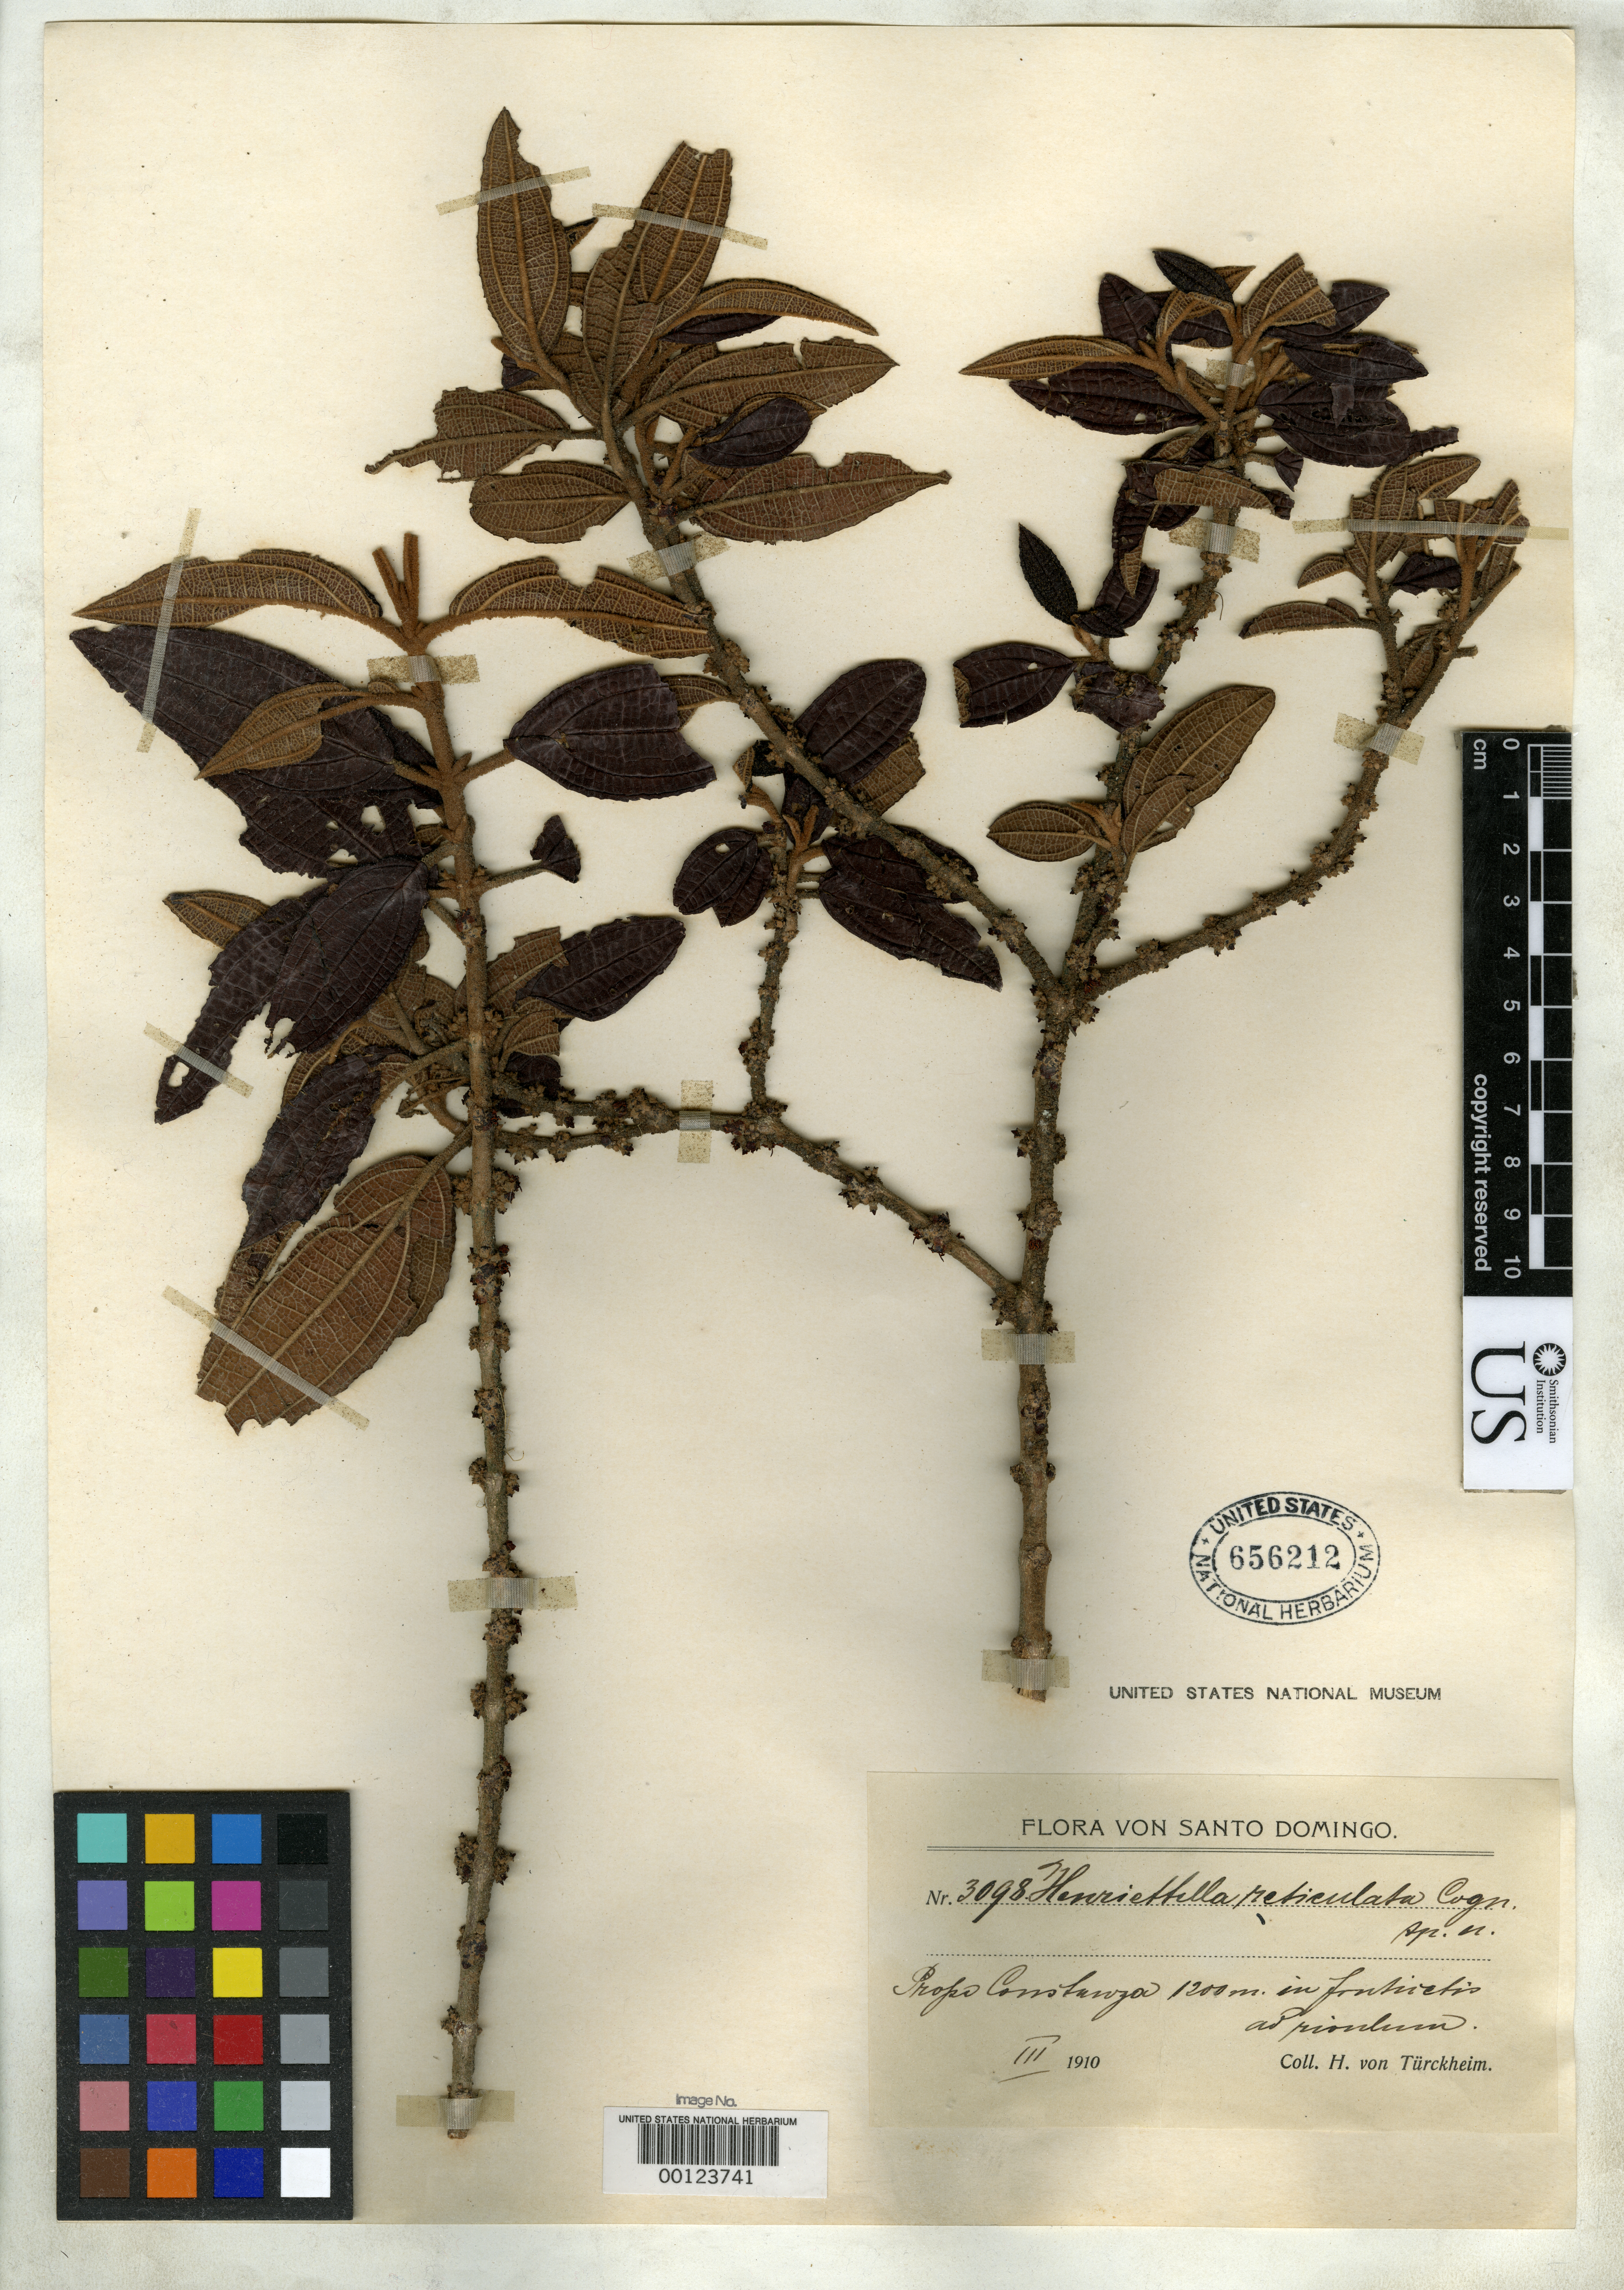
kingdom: Plantae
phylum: Tracheophyta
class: Magnoliopsida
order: Myrtales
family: Melastomataceae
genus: Henriettella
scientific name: Henriettella reticulata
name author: Cogn.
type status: Isotype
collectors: H. von Türckheim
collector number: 3098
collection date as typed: Mar 1910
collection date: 1910-03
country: Dominican Republic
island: Hispaniola Island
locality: Near Constanza.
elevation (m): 1200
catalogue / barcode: US 656212